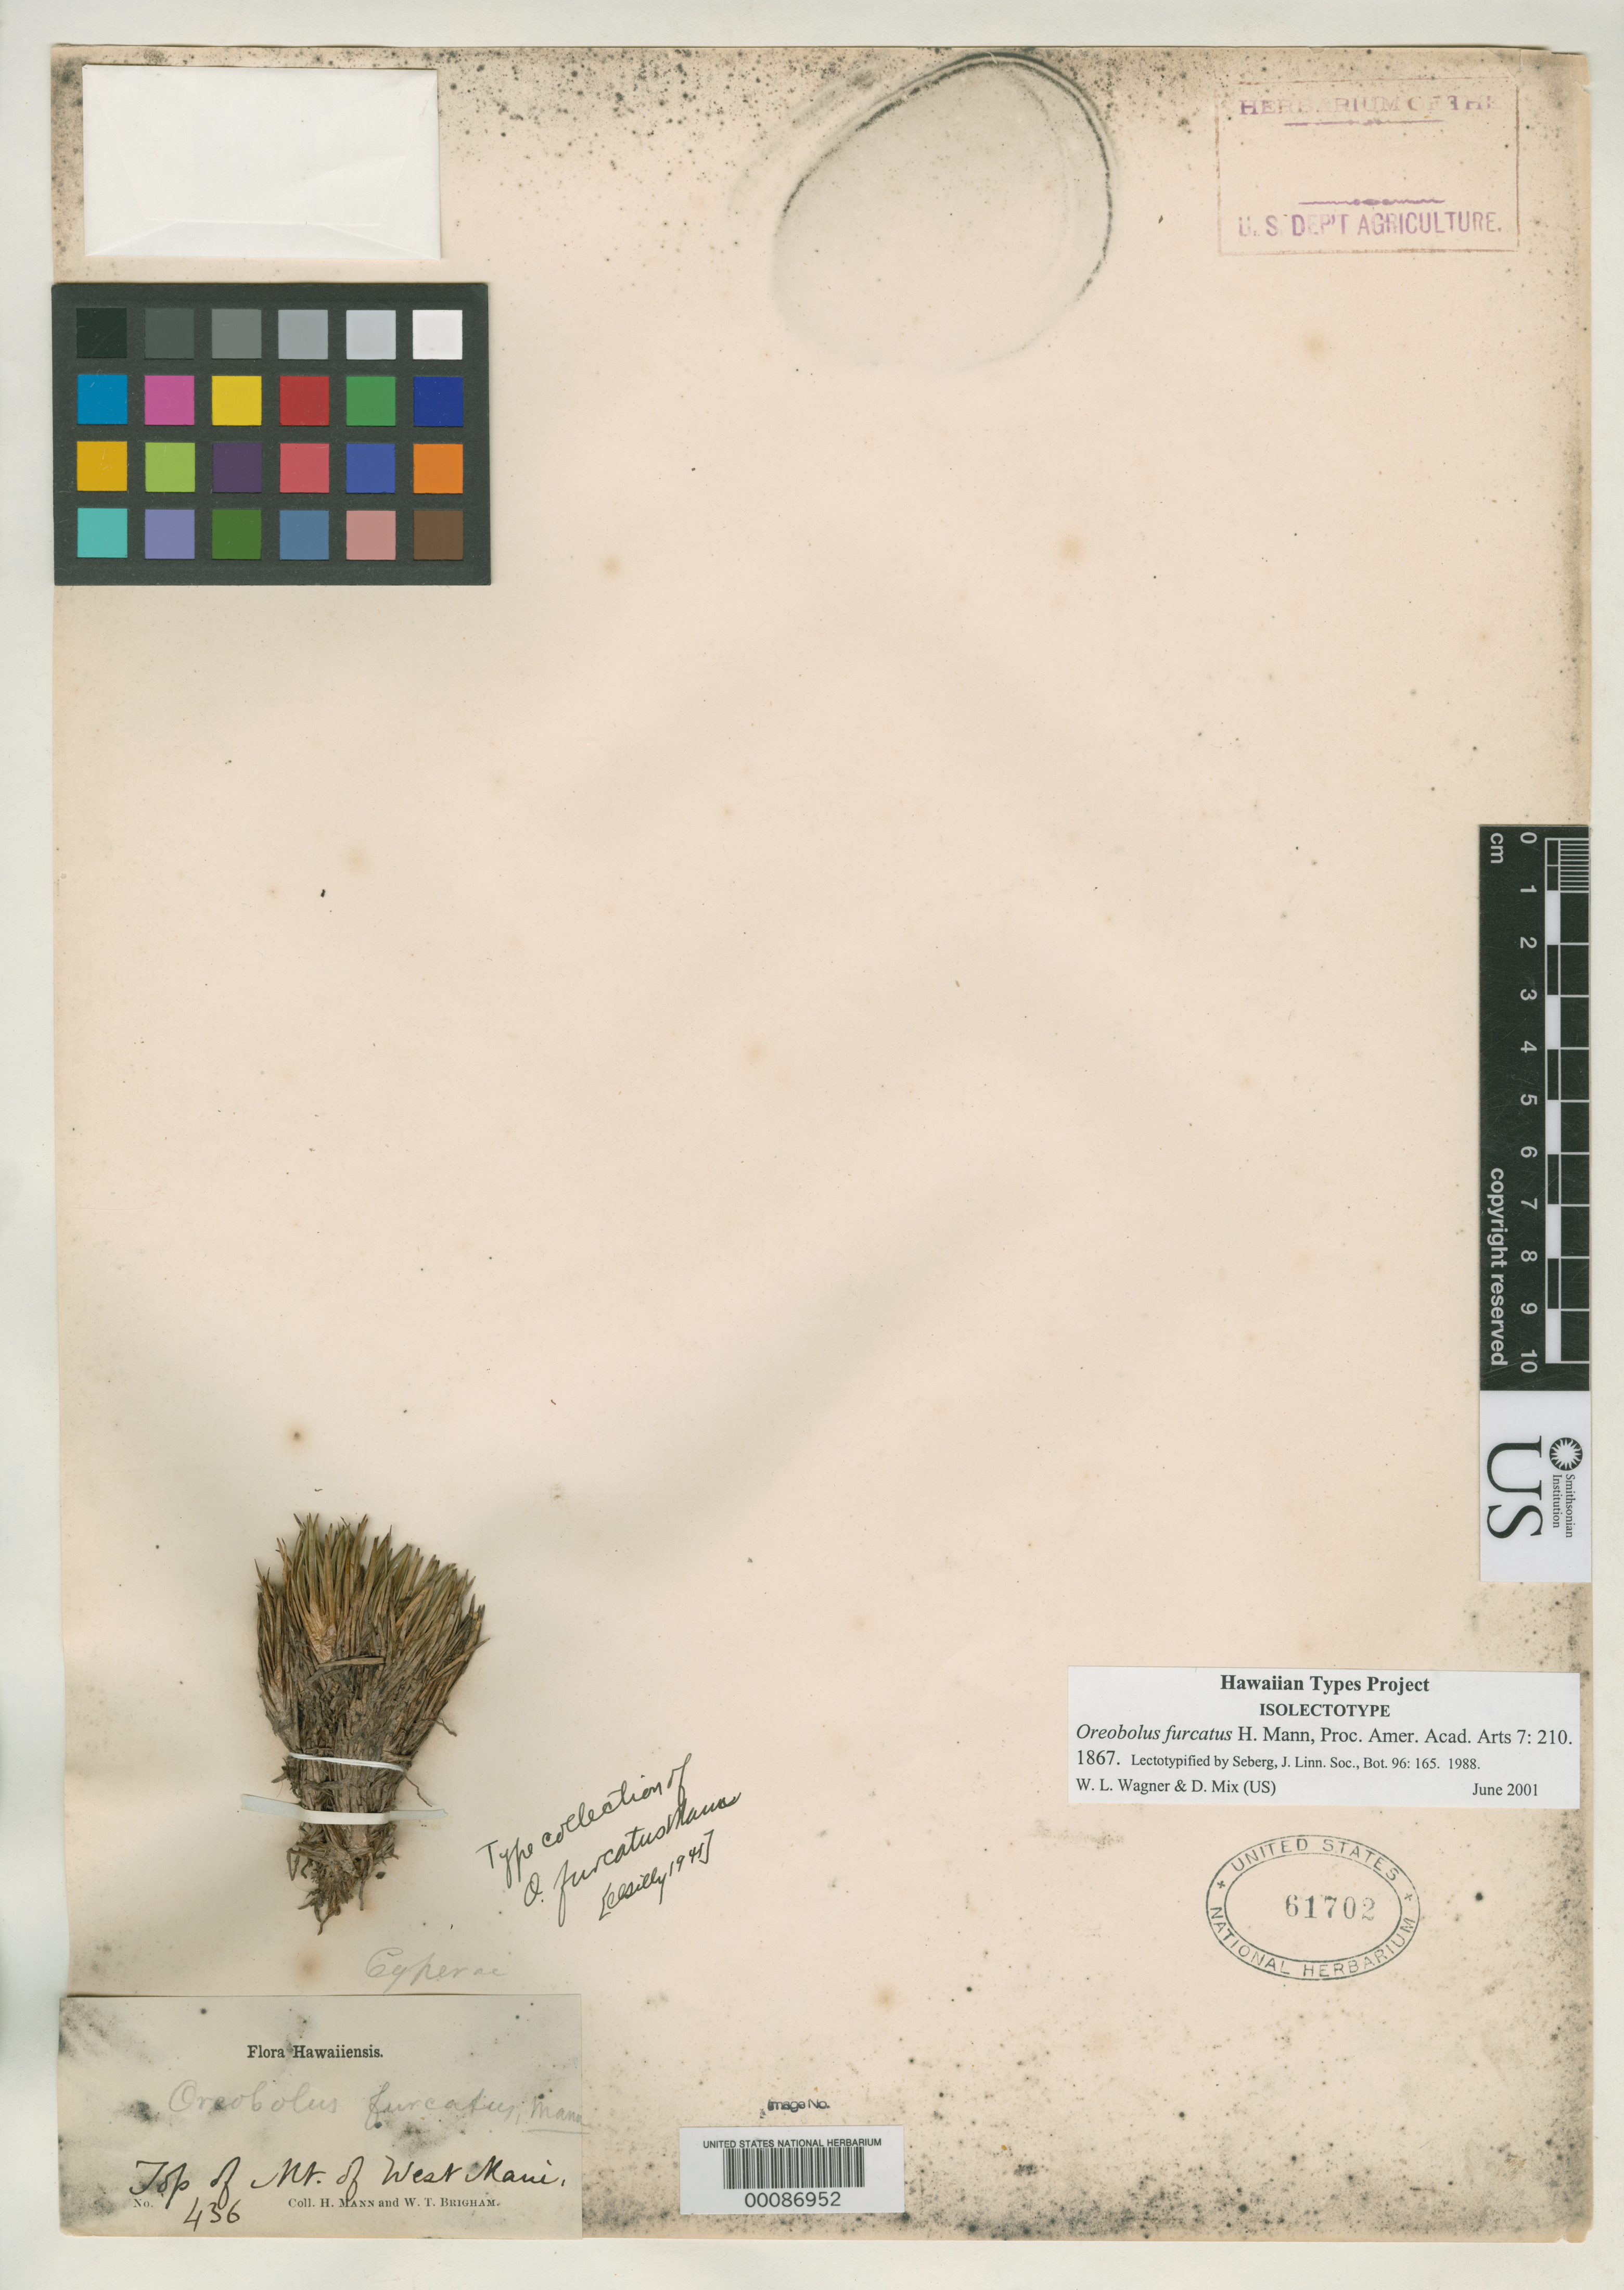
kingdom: Plantae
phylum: Tracheophyta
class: Liliopsida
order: Poales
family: Cyperaceae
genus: Oreobolus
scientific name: Oreobolus furcatus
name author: H. Mann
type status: Syntype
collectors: H. Mann & W. T. Brigham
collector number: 436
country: United States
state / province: Hawaii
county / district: Maui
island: Maui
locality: Top of Mt. of west Maui.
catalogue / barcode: US 61702